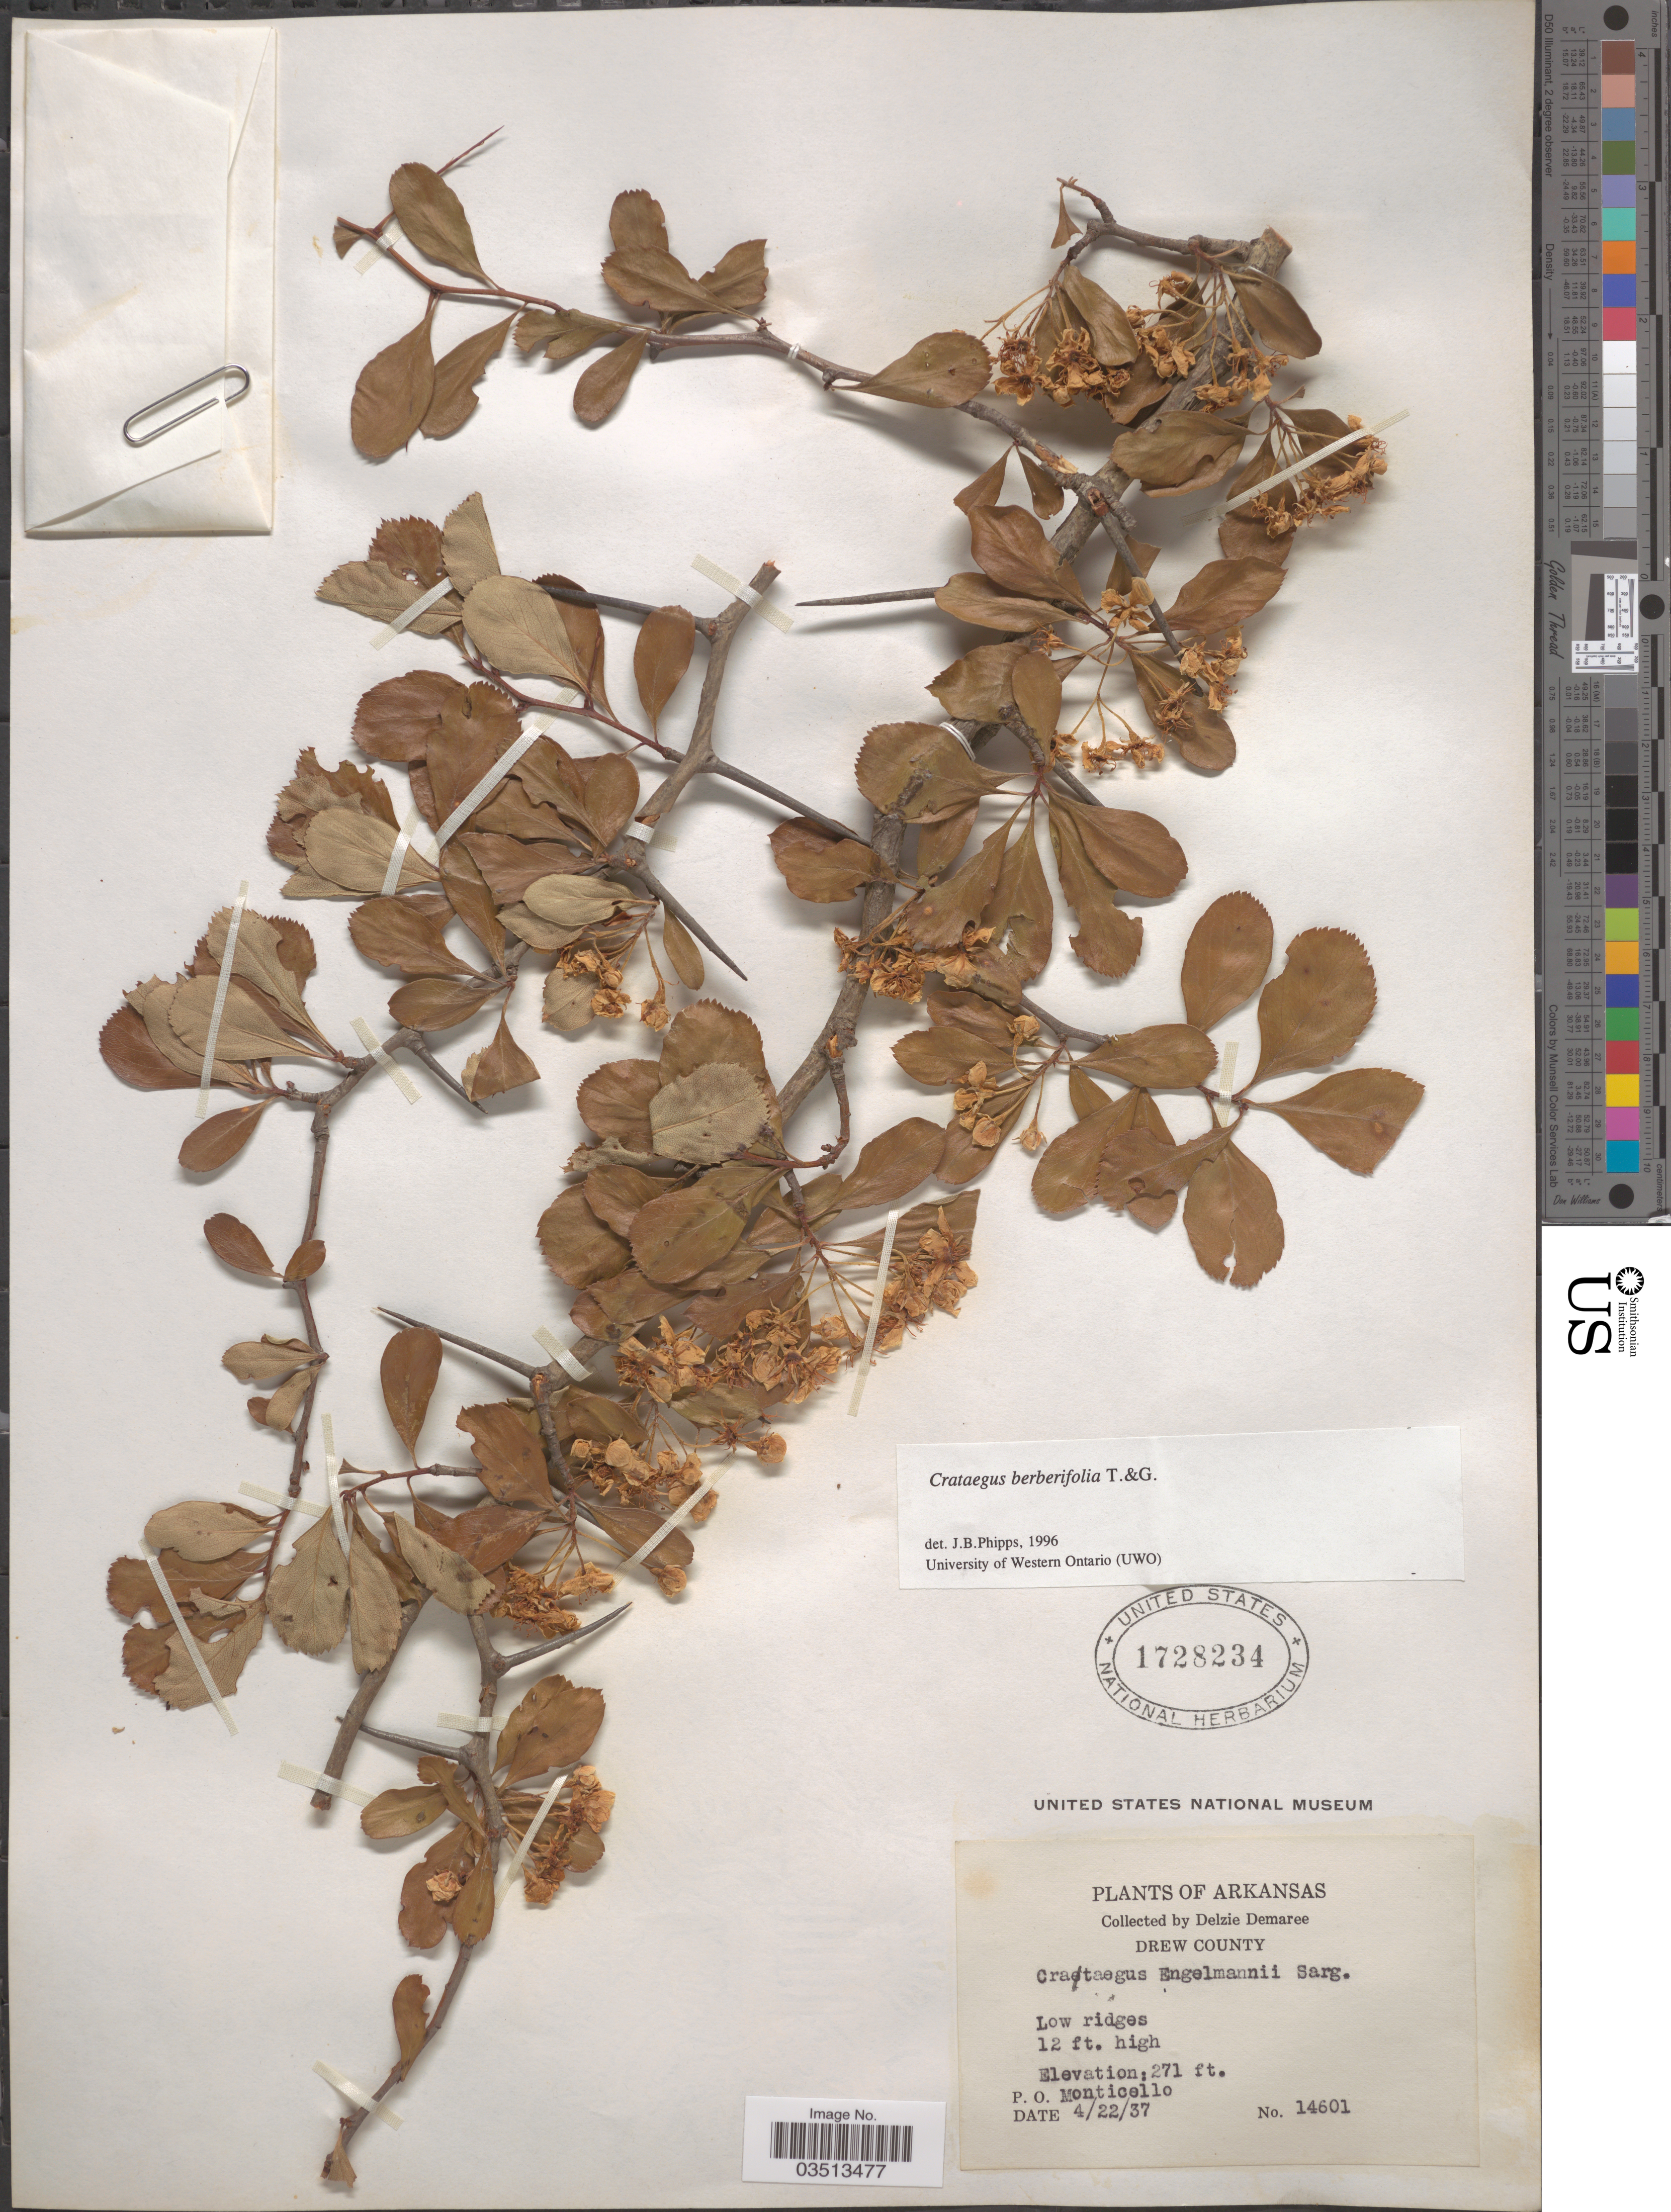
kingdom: Plantae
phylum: Tracheophyta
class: Magnoliopsida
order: Rosales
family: Rosaceae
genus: Crataegus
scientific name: Crataegus berberifolia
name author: Torr. & A. Gray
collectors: D. Demaree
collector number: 14601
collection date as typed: Transcribed d/m/y: 22/4/37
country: United States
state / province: Arkansas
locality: Drew County. P. O. Monticello.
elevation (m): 83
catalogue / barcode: US 1728234